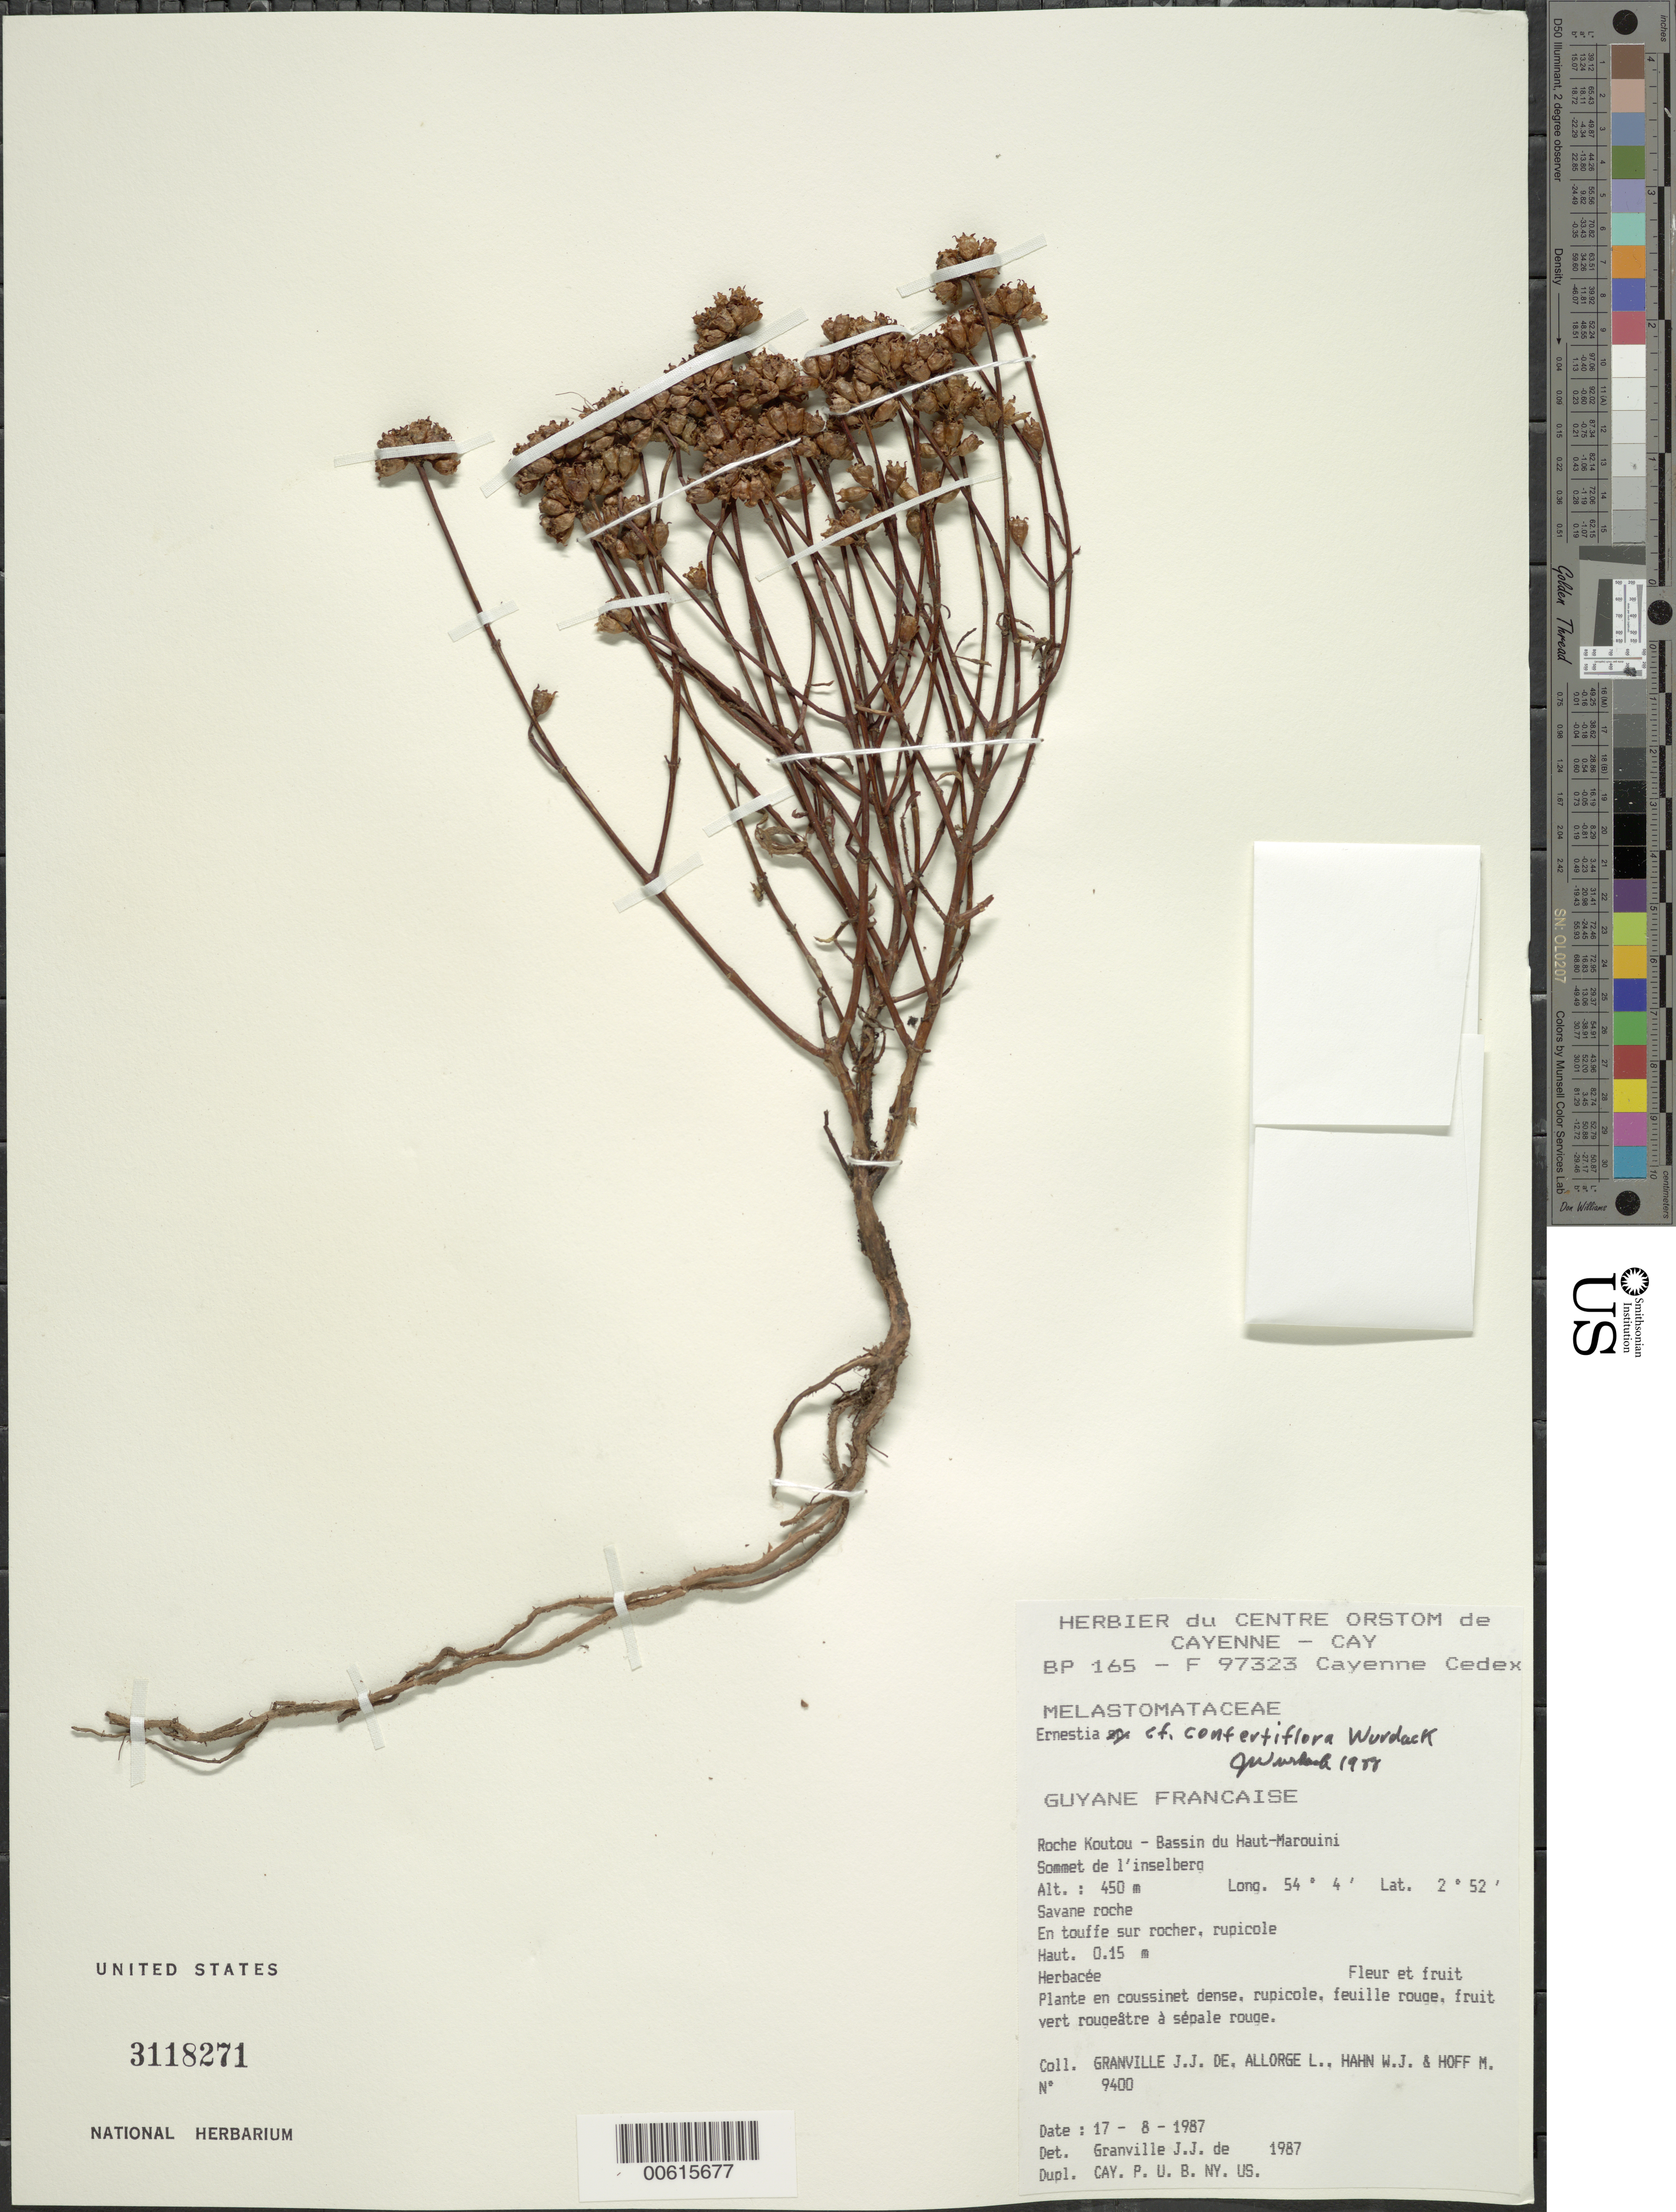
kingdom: Plantae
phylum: Tracheophyta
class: Magnoliopsida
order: Myrtales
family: Melastomataceae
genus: Ernestia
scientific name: Ernestia confertiflora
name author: Wurdack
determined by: Wurdack, John J., (US), US (UNITED STATES)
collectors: J.-J. de Granville, L. Allorge, W. J. Hahn & M. Hoff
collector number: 9400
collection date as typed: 17-Aug-87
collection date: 1987-08-17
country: French Guiana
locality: Roche Koutou, Bassin du Haut-Marouini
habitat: Sommet dinselberg. Savane roche. En toufe sur rocher, rupicole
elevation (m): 450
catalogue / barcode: US 3118271